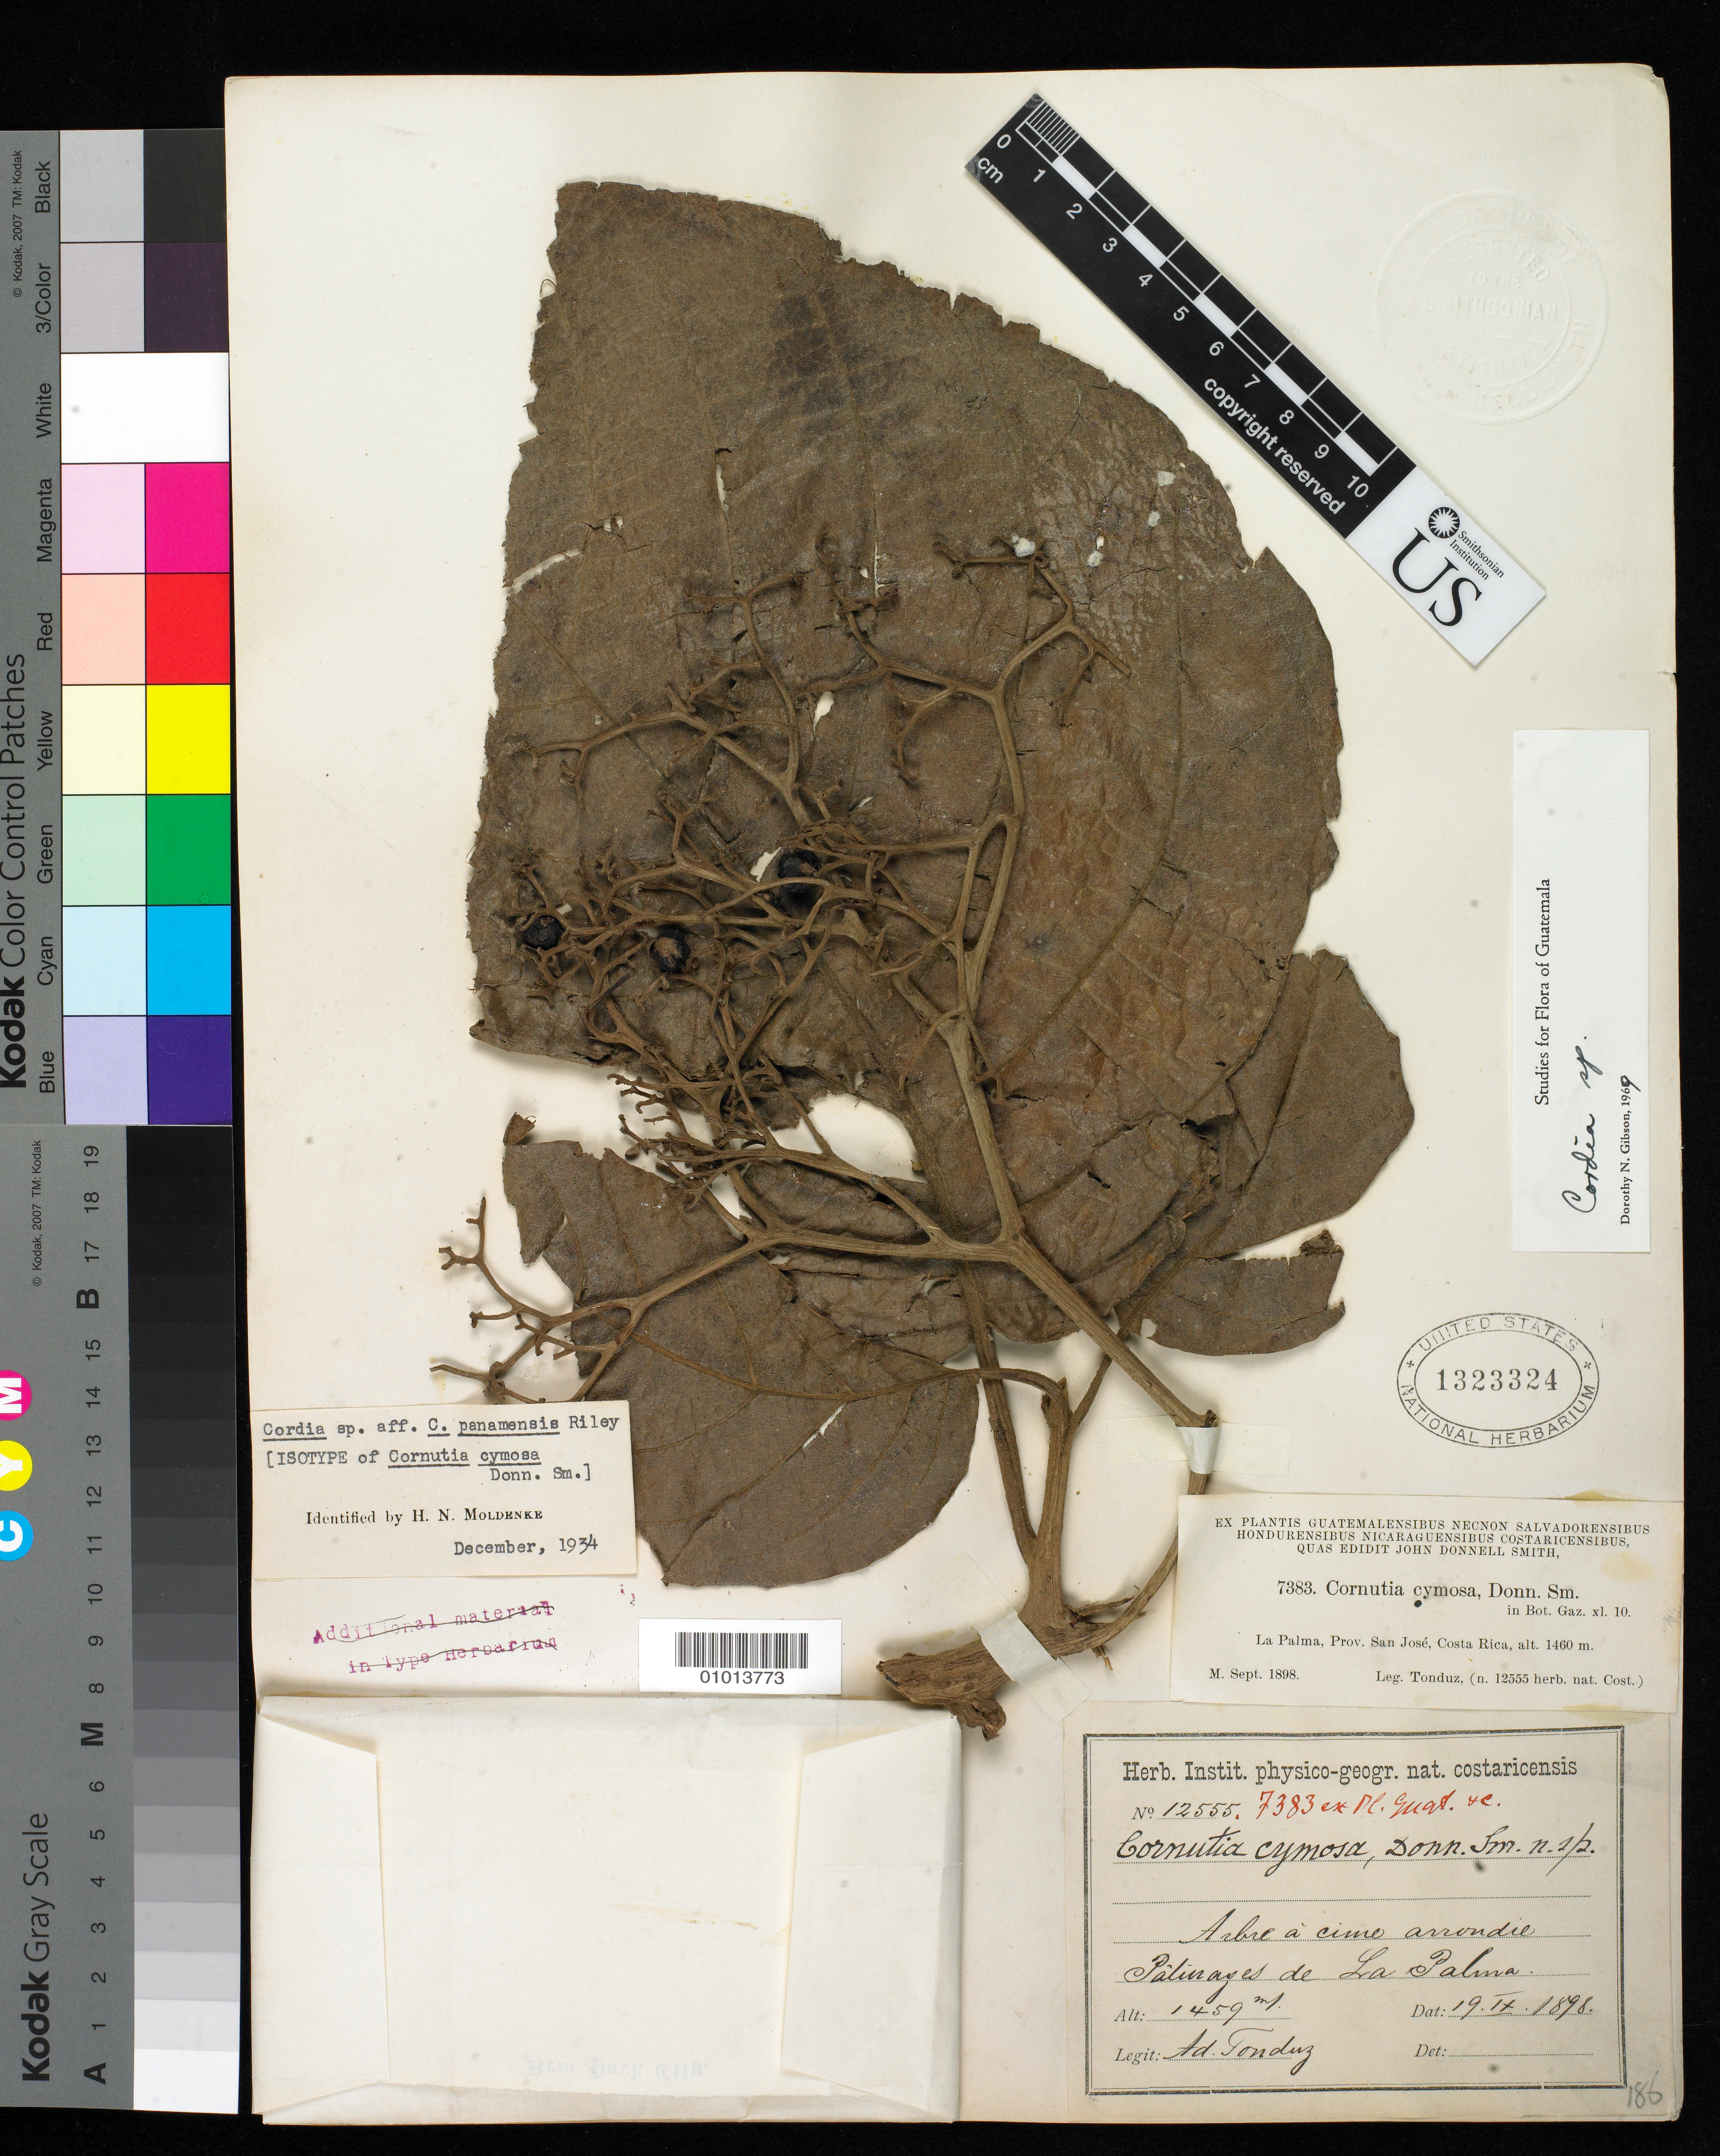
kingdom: Plantae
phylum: Tracheophyta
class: Magnoliopsida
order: Lamiales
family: Lamiaceae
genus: Cornutia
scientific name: Cornutia cymosa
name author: Donn. Sm.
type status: Isolectotype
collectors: A. Tonduz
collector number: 7383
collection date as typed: Sep 1898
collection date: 1898-09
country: Costa Rica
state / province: San José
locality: La Palma.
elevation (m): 1460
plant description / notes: Tonduz 12555 = Tonduz [Donn. Sm.] 7383. One of two US sheets ex Donn. Sm. Herbarium (USNH 1323323, 1323324); 1323323 cited by Miller (1988) as "holotype"; possibly an earlier effective lectotypification to be found.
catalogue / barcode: US 1323324